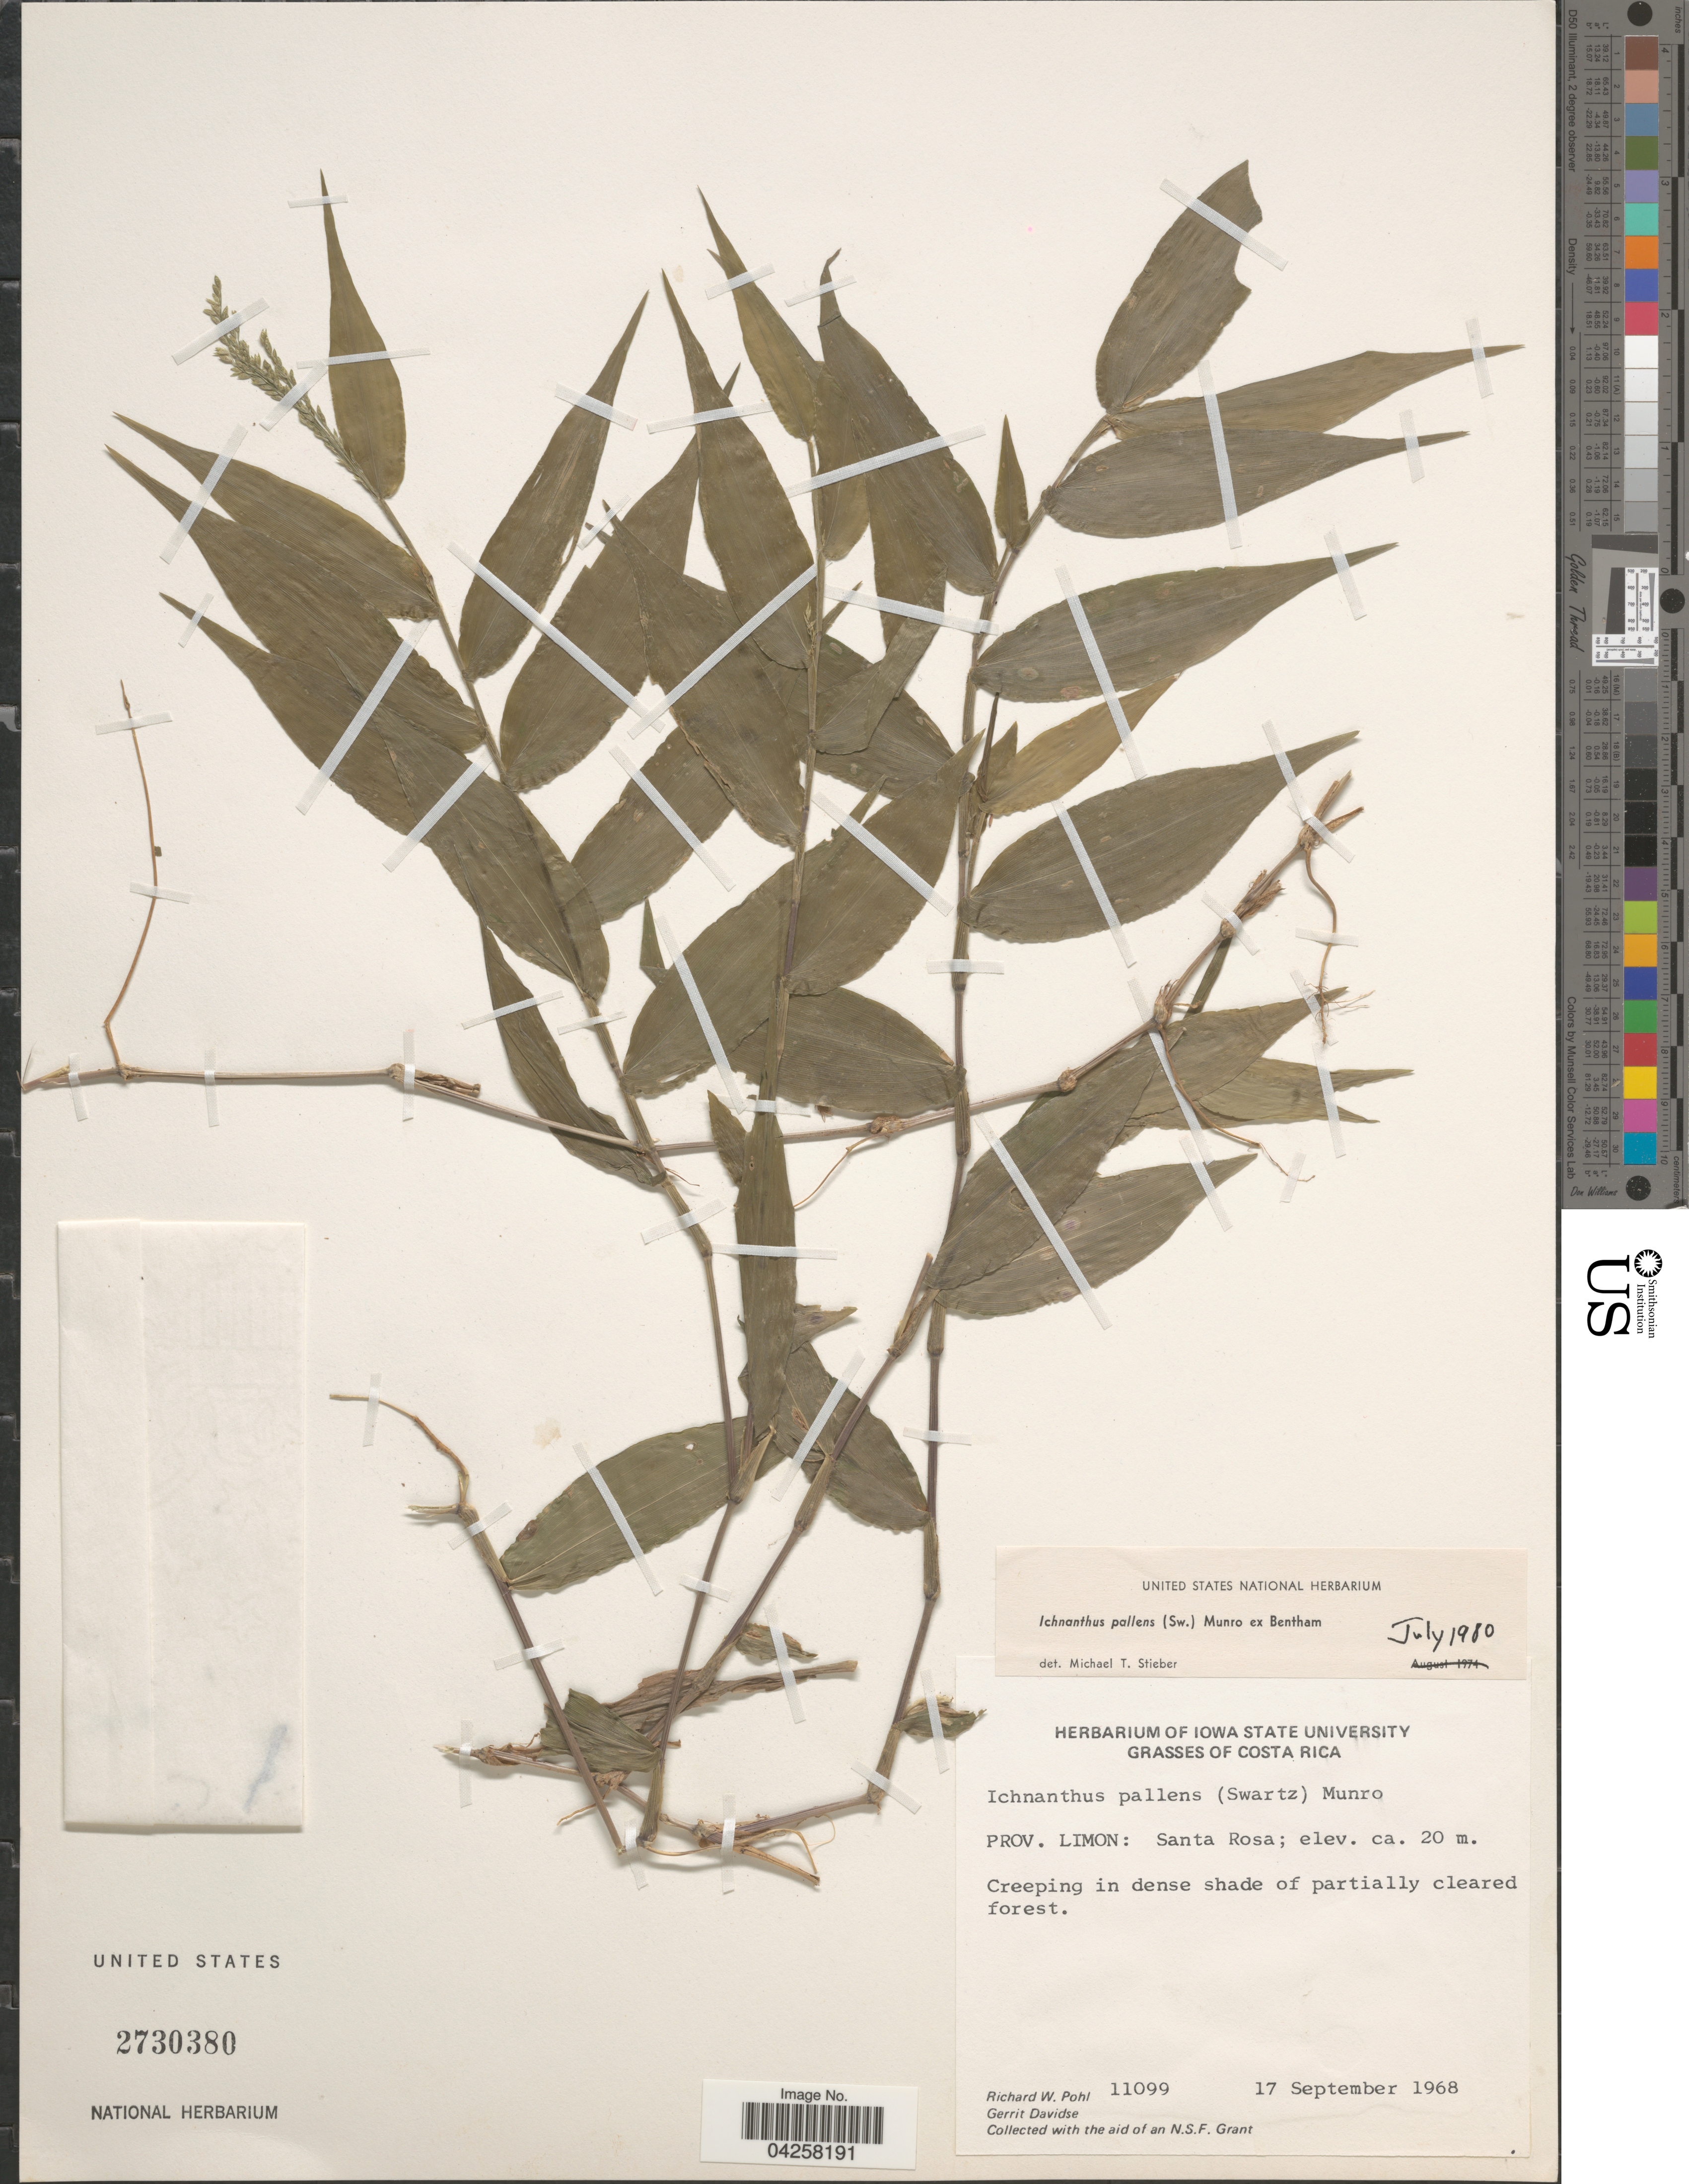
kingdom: Plantae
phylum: Tracheophyta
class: Liliopsida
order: Poales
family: Poaceae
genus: Ichnanthus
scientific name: Ichnanthus pallens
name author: (Sw.) Munro ex Benth.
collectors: R. W. Pohl & G. Davidse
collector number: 11099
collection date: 1968-09-17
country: Costa Rica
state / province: Limón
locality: Santa Rosa.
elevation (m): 20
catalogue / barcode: US 2730380